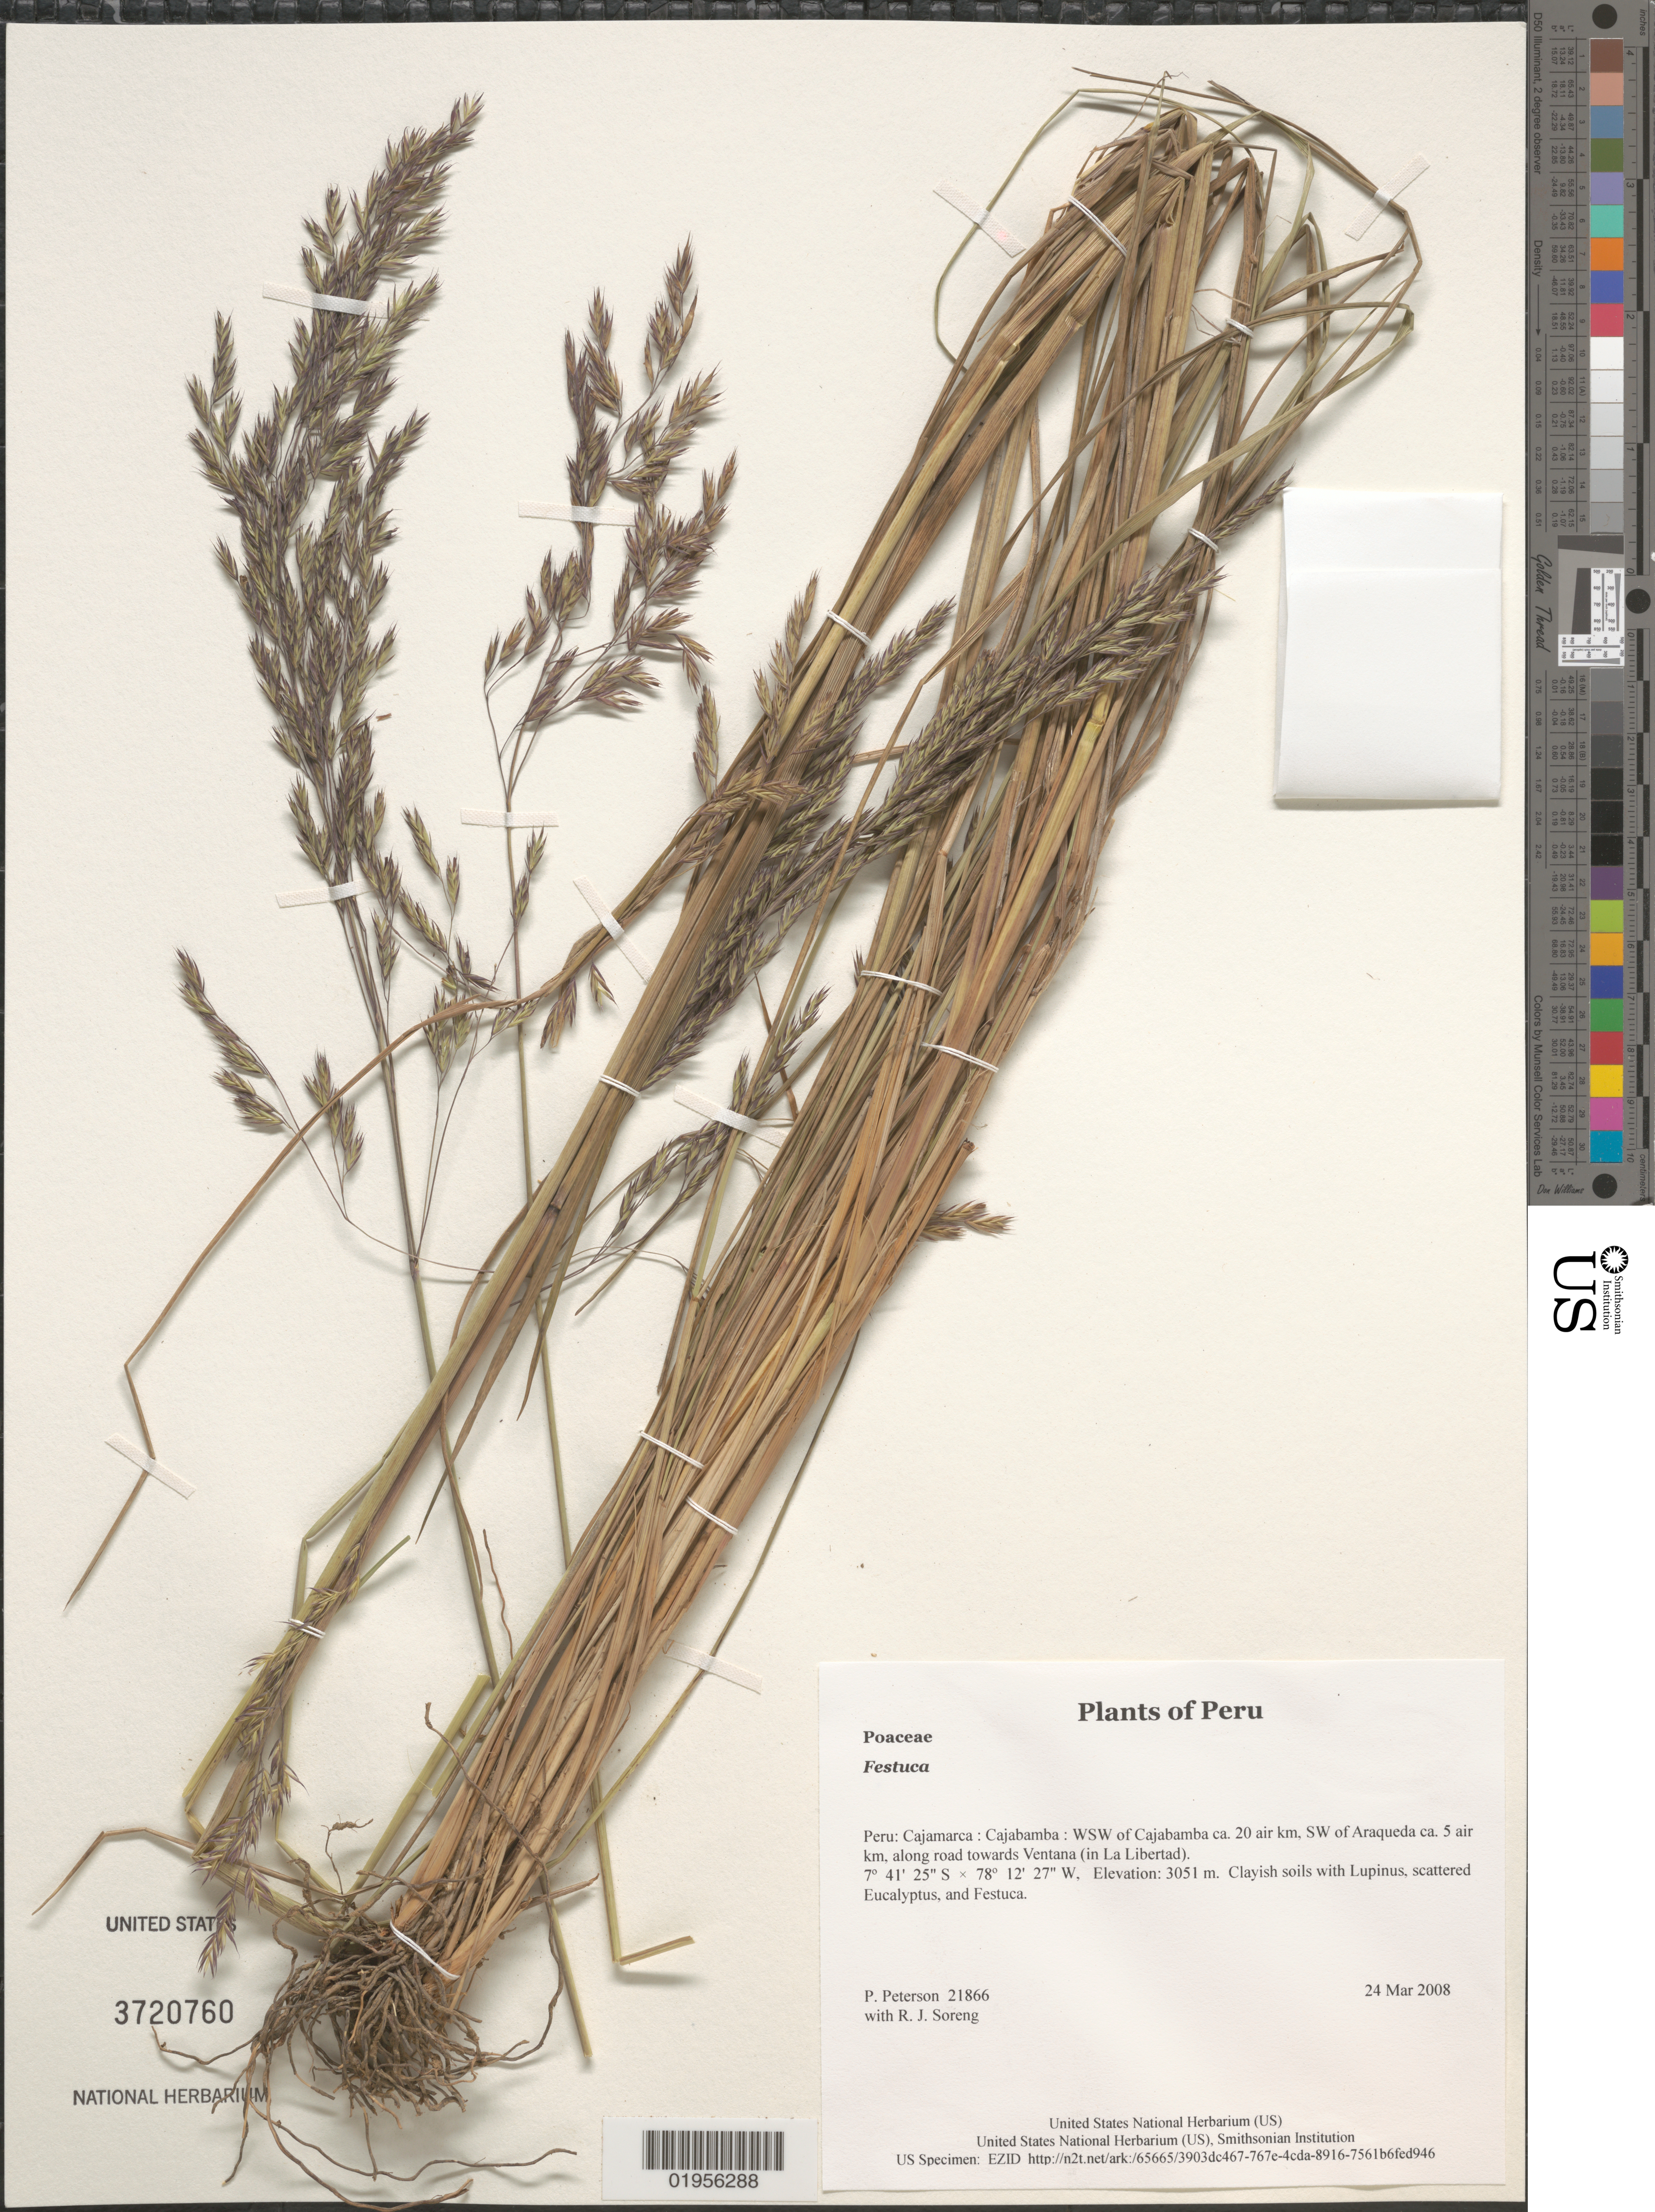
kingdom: Plantae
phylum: Tracheophyta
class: Liliopsida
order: Poales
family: Poaceae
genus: Festuca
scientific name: Festuca sp.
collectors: P. M. Peterson & R. J. Soreng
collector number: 21866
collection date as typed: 24 Mar 2008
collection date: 2008-03-24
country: Peru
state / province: Cajamarca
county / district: Cajabamba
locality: WSW of Cajabamba ca. 20 air km, SW of Araqueda ca. 5 air km, along road towards Ventana (in La Libertad)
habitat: Clayish soils with Lupinus, scattered Eucalyptus, and Festuca.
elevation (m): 3051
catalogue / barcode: US 3720760